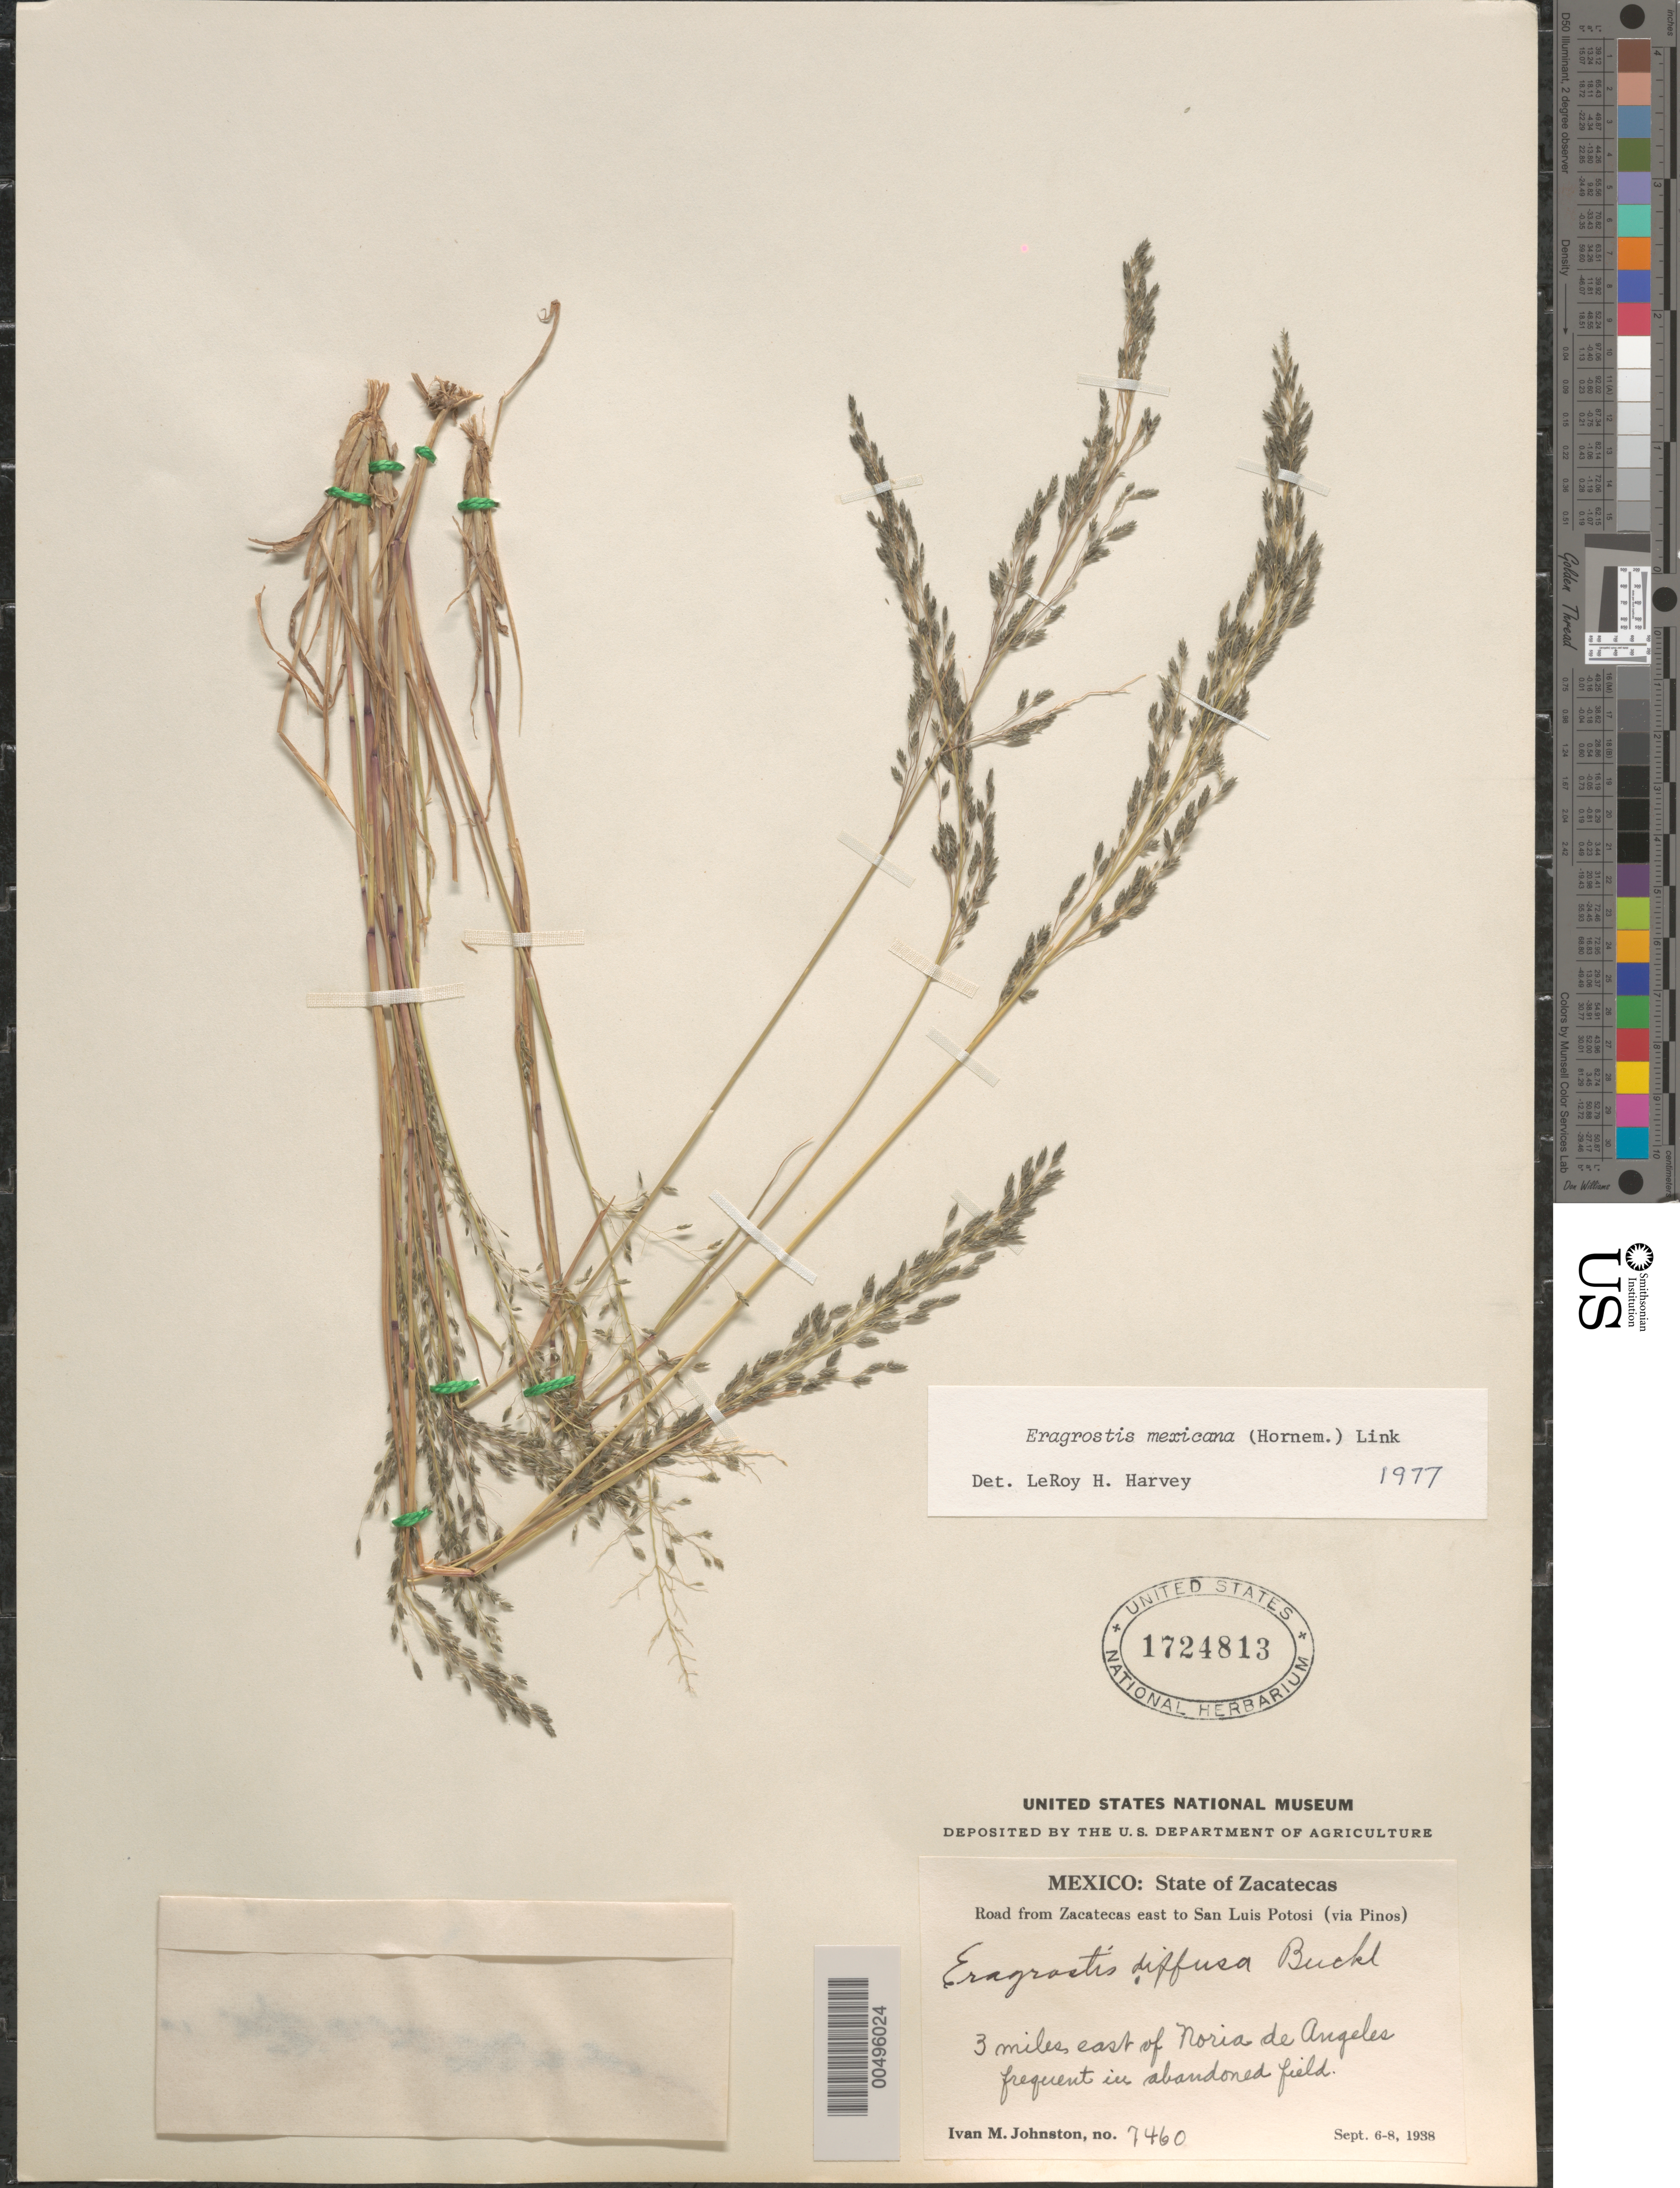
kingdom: Plantae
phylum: Tracheophyta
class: Liliopsida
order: Poales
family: Poaceae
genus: Eragrostis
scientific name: Eragrostis mexicana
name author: (Hornem.) Link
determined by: Harvey, L. H.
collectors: I.M. Johnston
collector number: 7460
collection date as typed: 6 Sep 1938 to 8 Sep 1938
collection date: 1938-09-06/1938-09-08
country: Mexico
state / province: Zacatecas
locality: Rd from Zacatecas E to San Luis Potosi (via Pinos), 3 mi E of Noria de Angeles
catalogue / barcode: US 1724813